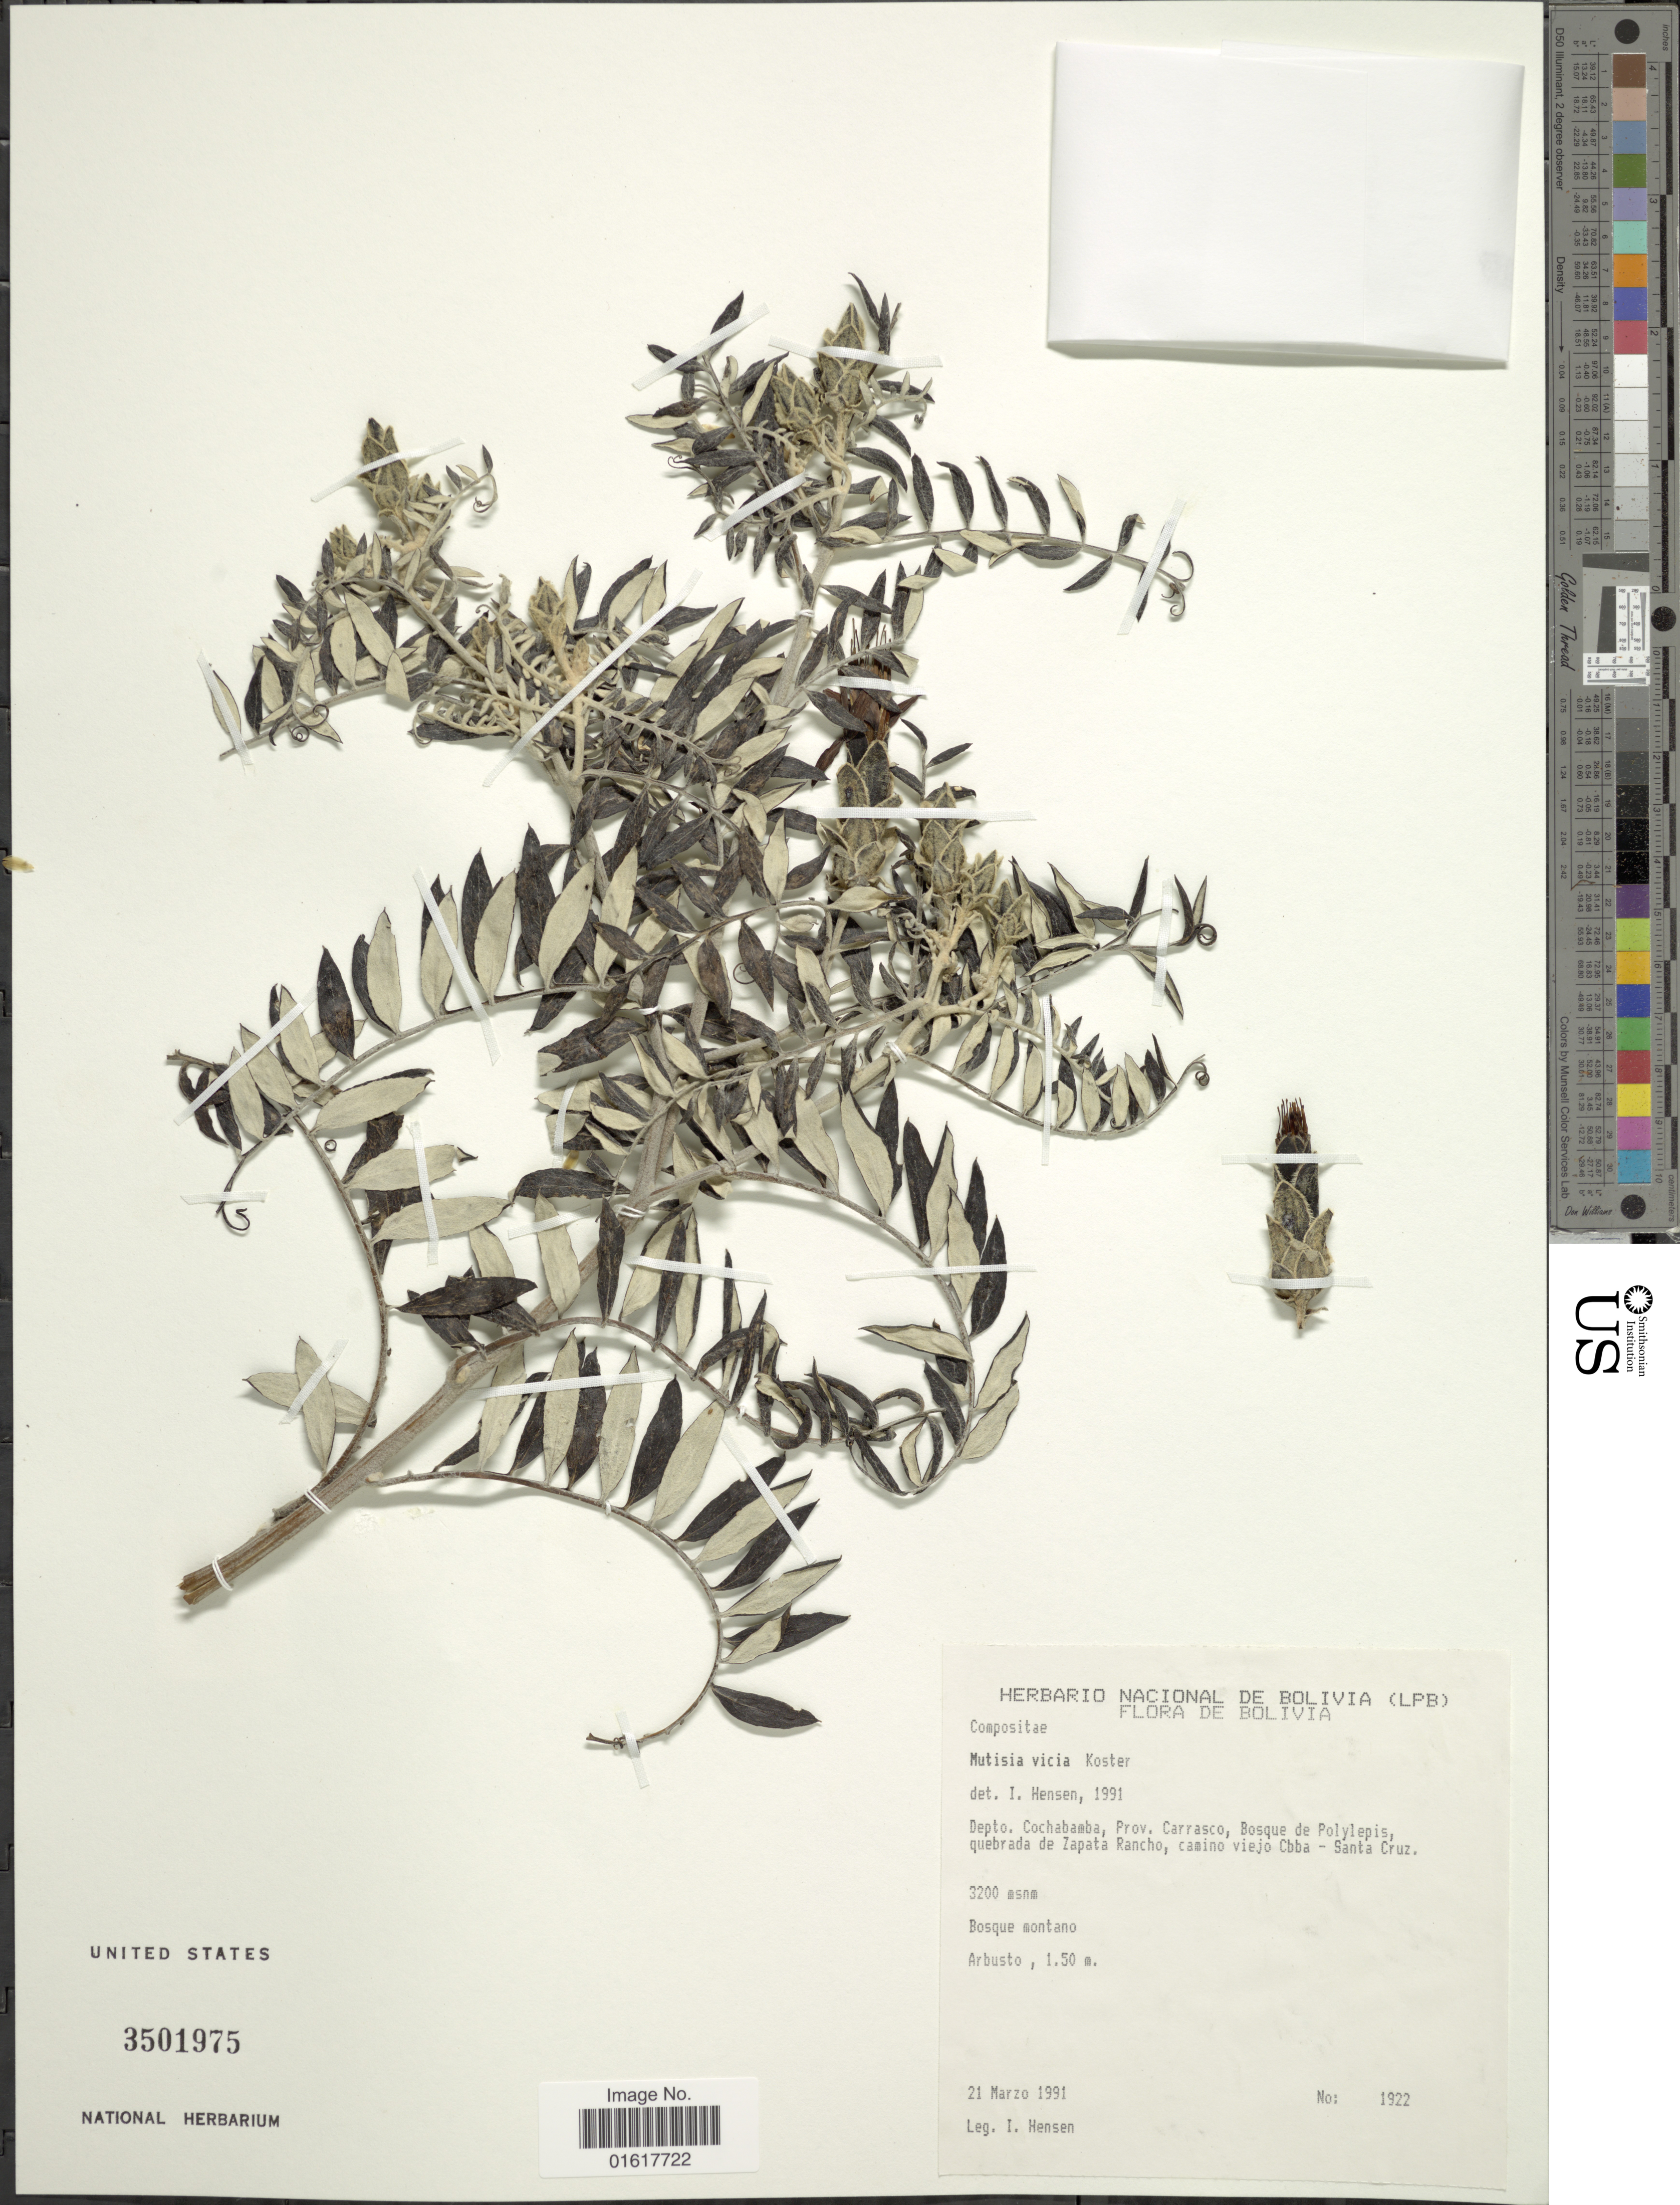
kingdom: Plantae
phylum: Tracheophyta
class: Magnoliopsida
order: Asterales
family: Asteraceae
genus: Mutisia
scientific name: Mutisia vicia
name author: J. Kost.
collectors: I. Hensen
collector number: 1922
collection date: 1991-03-21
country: Bolivia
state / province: Cochabamba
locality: Prov. Carrasco, Bosque de Polylepis, quebrada de Zapato Rancho, camino viejo Cbba - Santa Cruz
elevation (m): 3200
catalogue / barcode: US 3501975